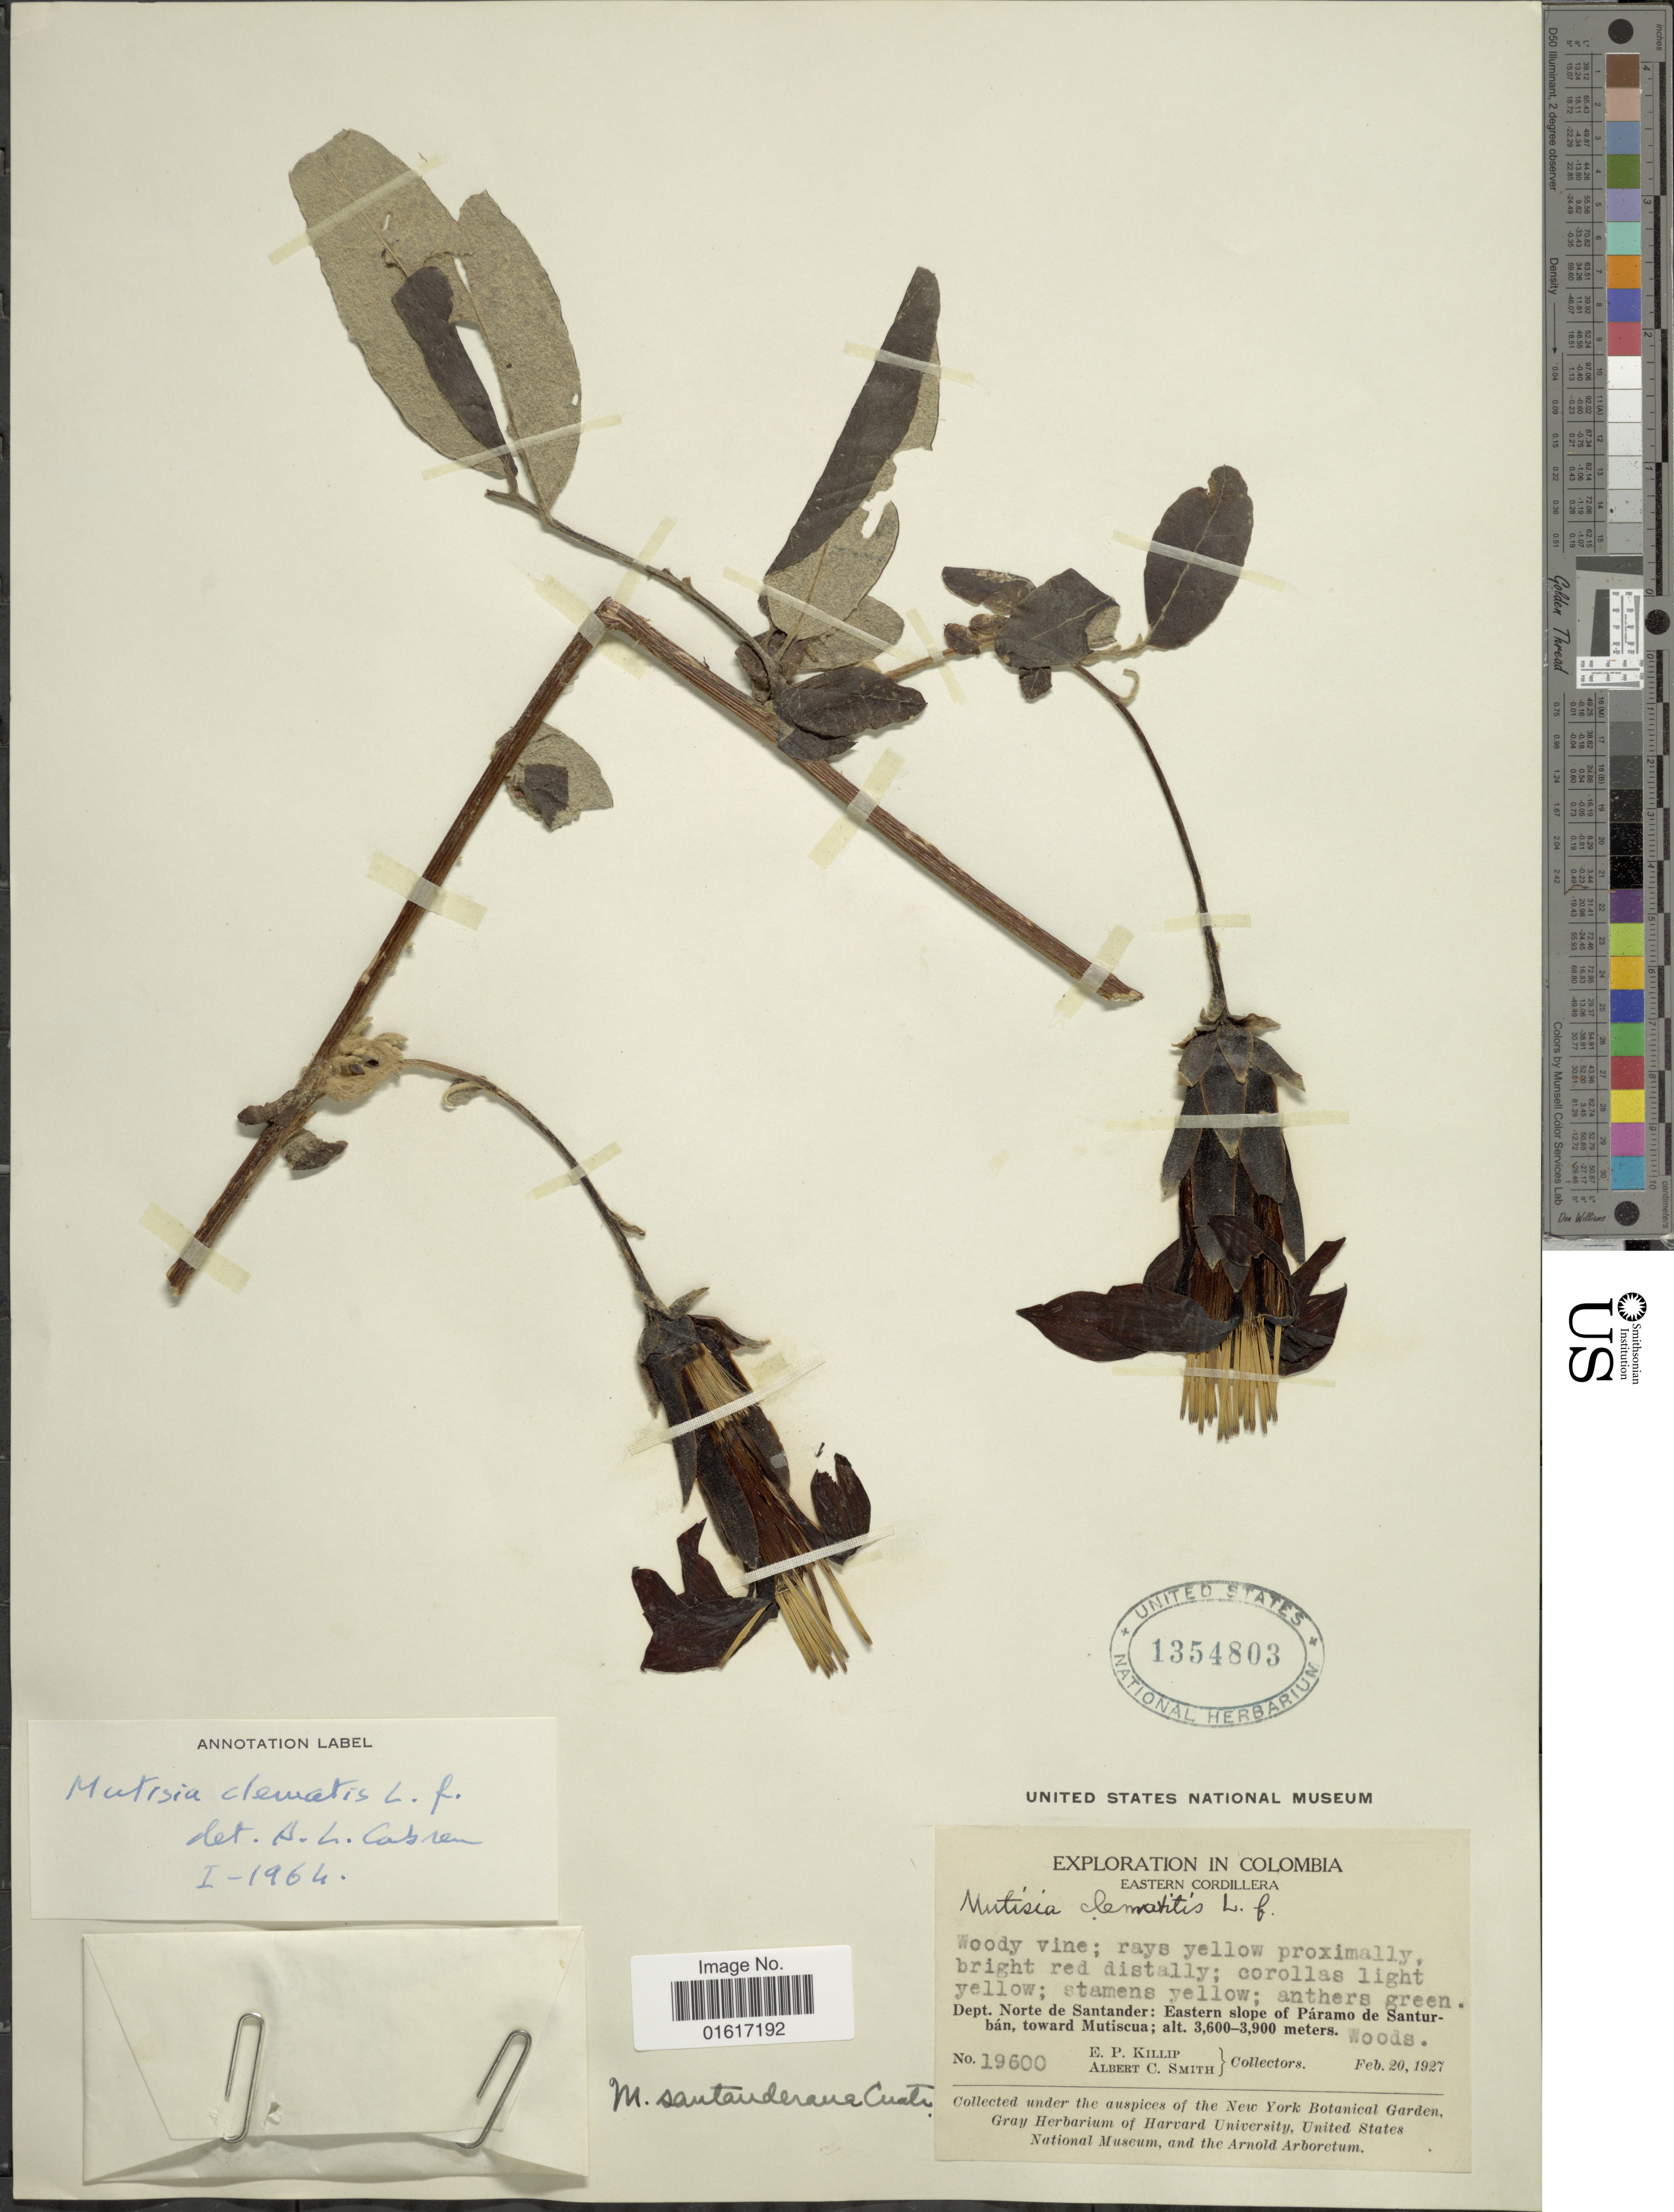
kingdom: Plantae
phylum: Tracheophyta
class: Magnoliopsida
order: Asterales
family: Asteraceae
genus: Mutisia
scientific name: Mutisia clematis var. clematis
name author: L. f.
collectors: E. P. Killip & A. C. Smith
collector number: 19600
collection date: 1927-02-20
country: Colombia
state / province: Norte de Santander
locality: Eastern Cordillera: Eastern slope of Páramo de Santurbán, toward Mutiscua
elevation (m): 3600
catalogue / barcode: US 1354803